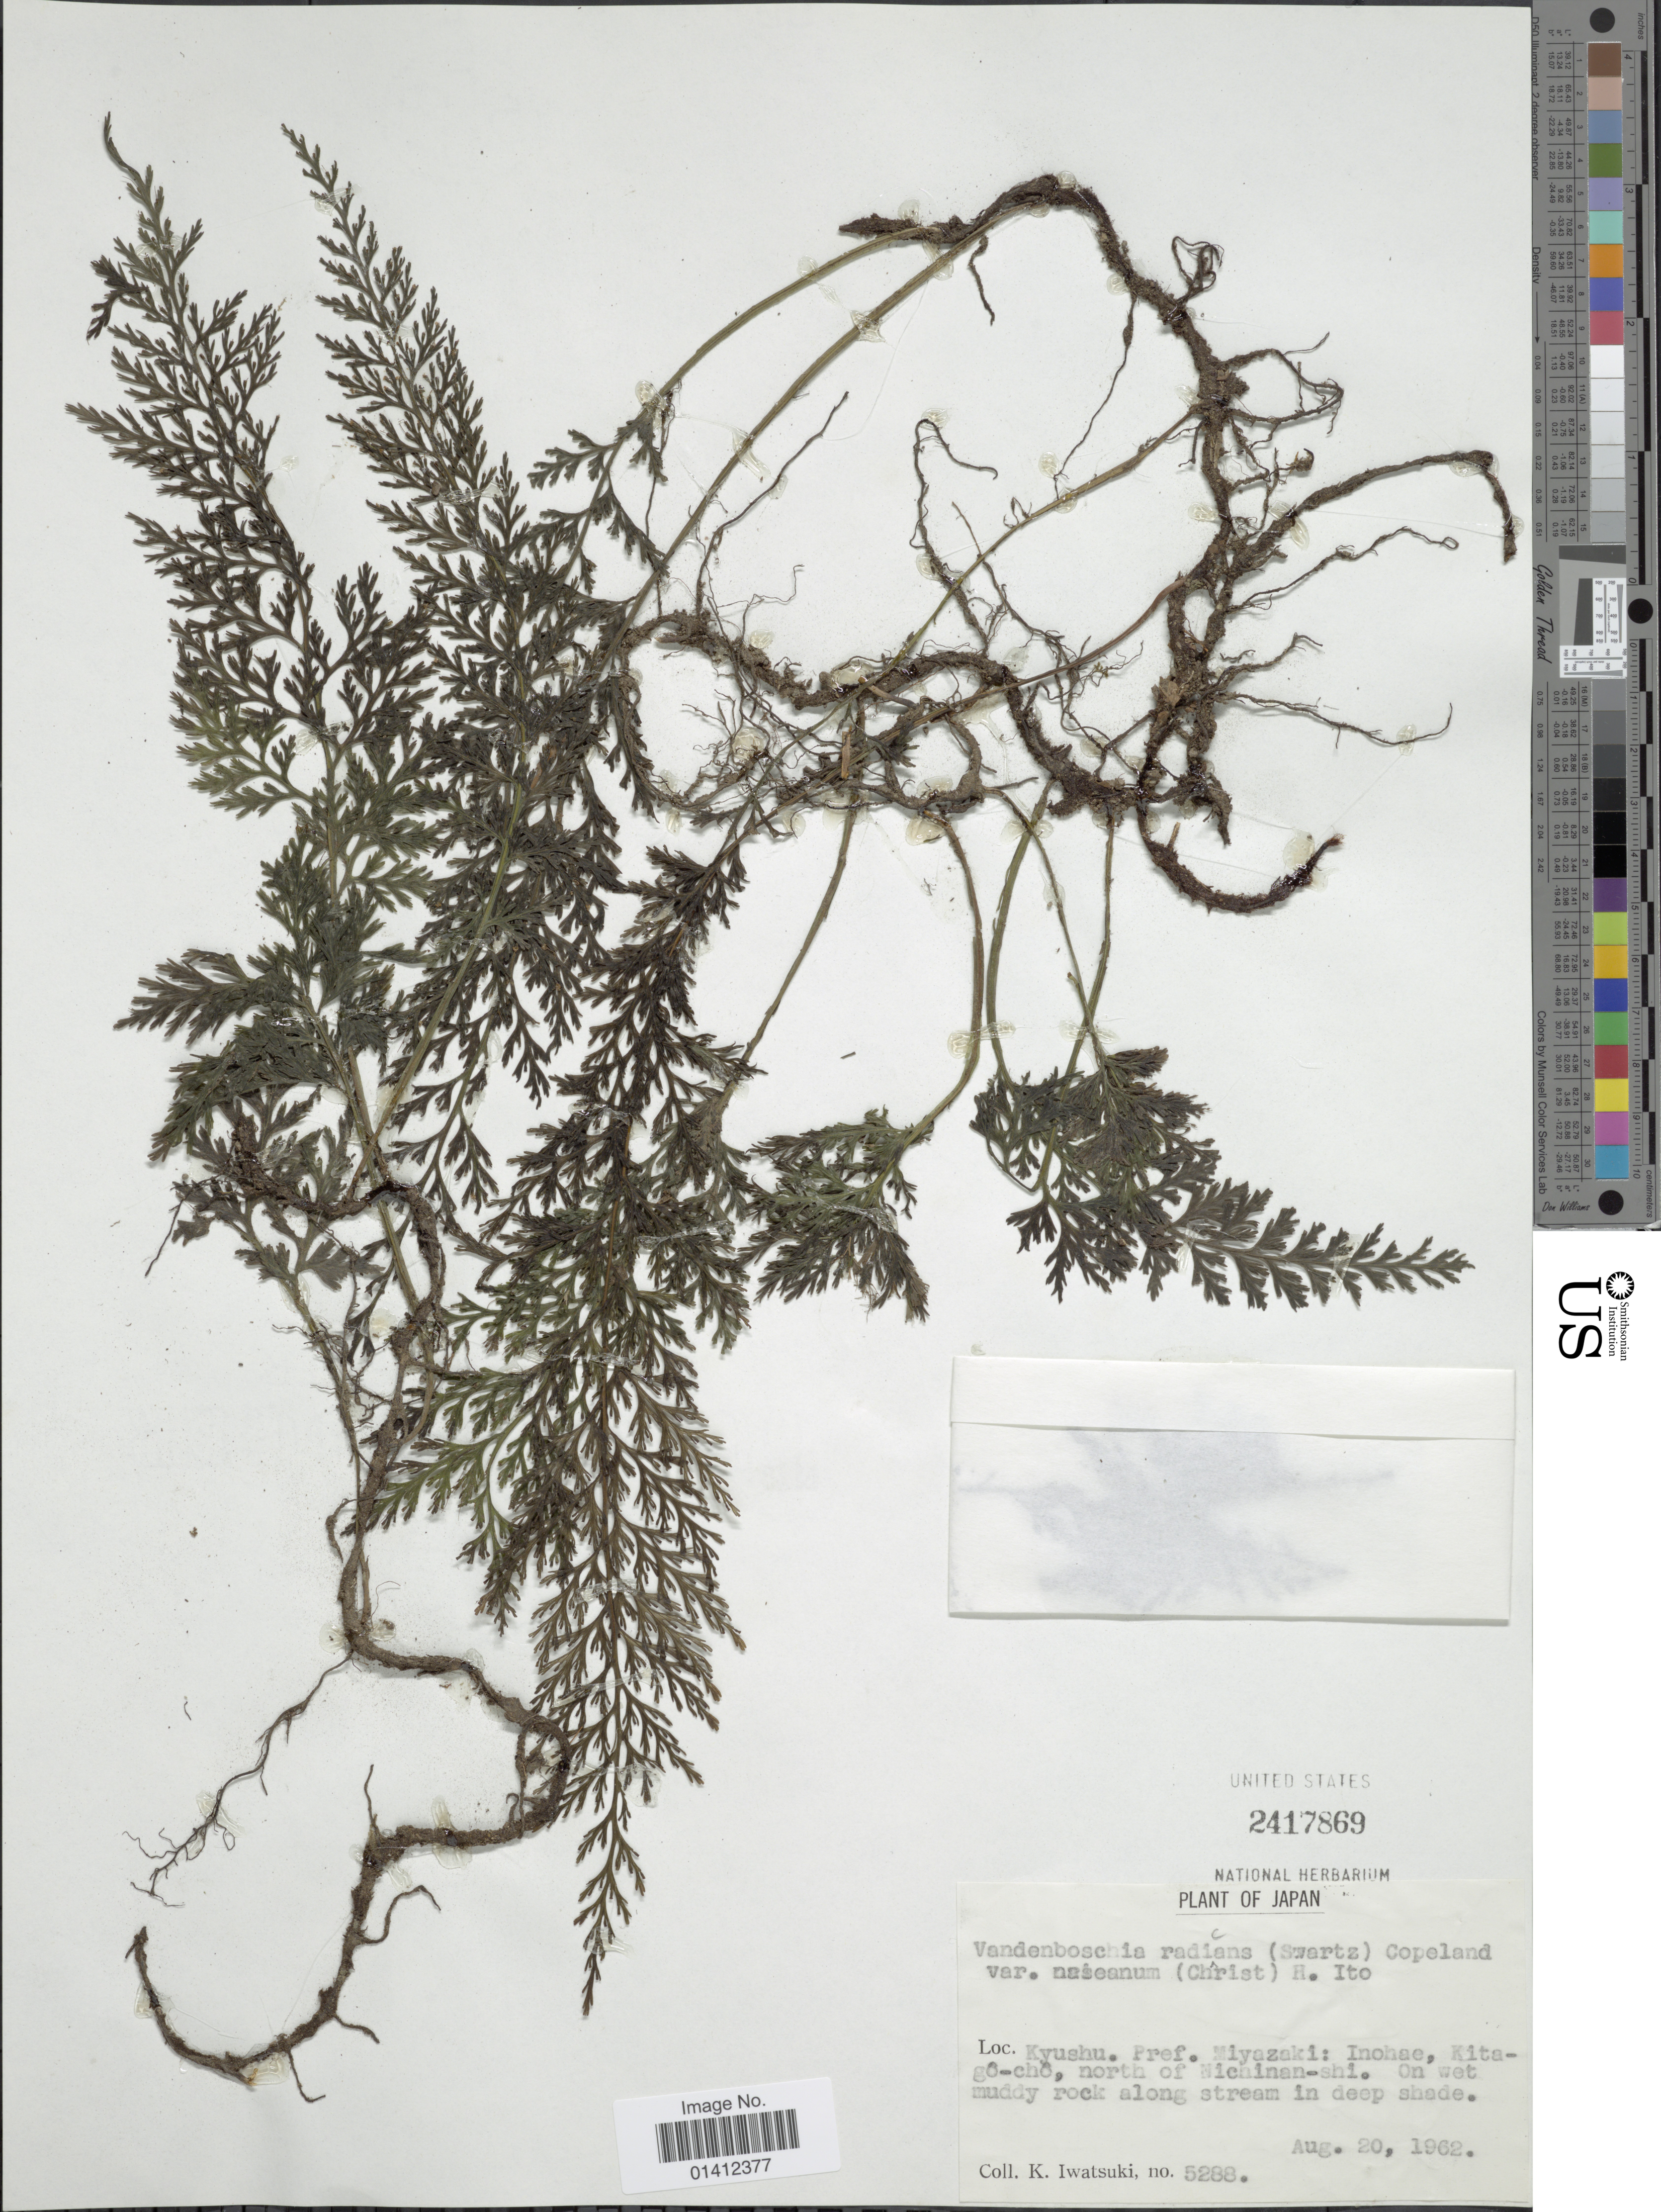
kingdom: Plantae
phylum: Tracheophyta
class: Polypodiopsida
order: Hymenophyllales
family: Hymenophyllaceae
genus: Vandenboschia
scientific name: Vandenboschia radicans var. orientalis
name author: (C. Chr.) H. Itô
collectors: K. Iwatsuki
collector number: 5288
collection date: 1962-08-20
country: Japan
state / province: Miyazaki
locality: Kyushu Pref Miyazaki: Inohae, Kitagô-chô, north of Nichinan-shi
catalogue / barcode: US 2417869